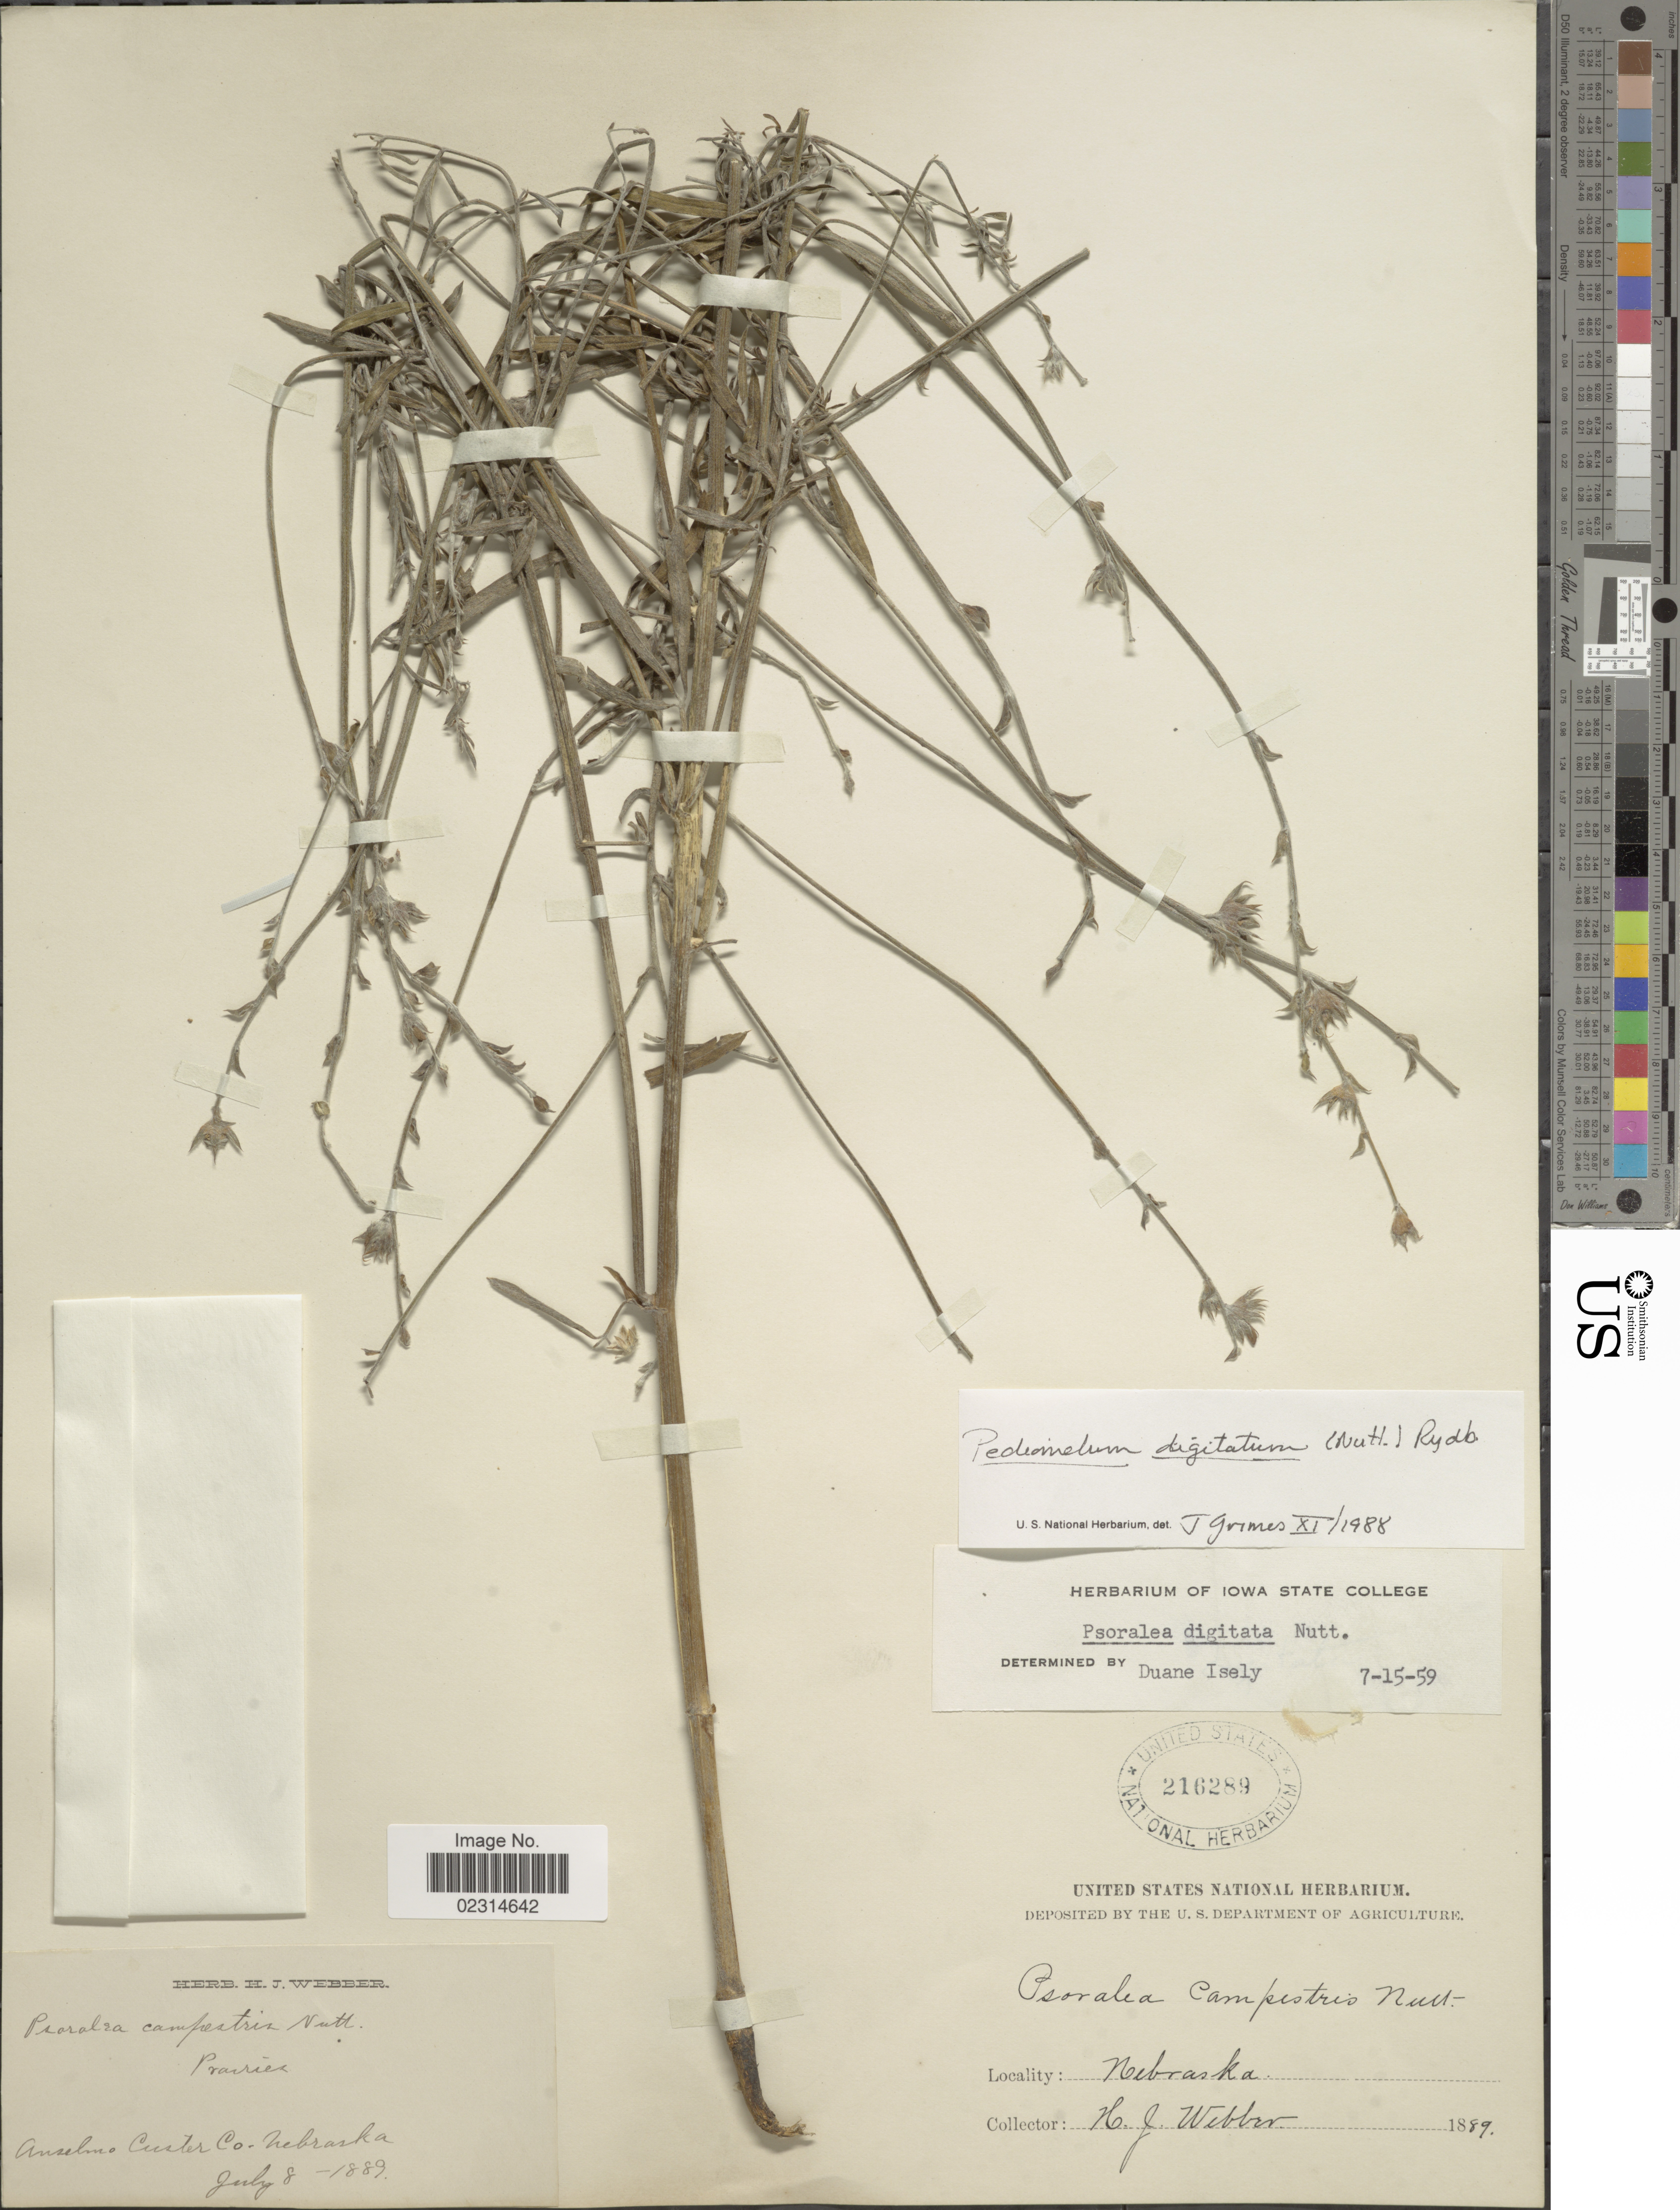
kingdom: Plantae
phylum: Tracheophyta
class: Magnoliopsida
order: Fabales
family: Fabaceae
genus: Pediomelum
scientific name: Pediomelum digitatum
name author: (Nutt. ex Torr. & A. Gray) Isely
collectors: H. Webber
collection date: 1889-07-08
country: United States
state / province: Nebraska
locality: Anselmo Custer Co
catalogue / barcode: US 216289